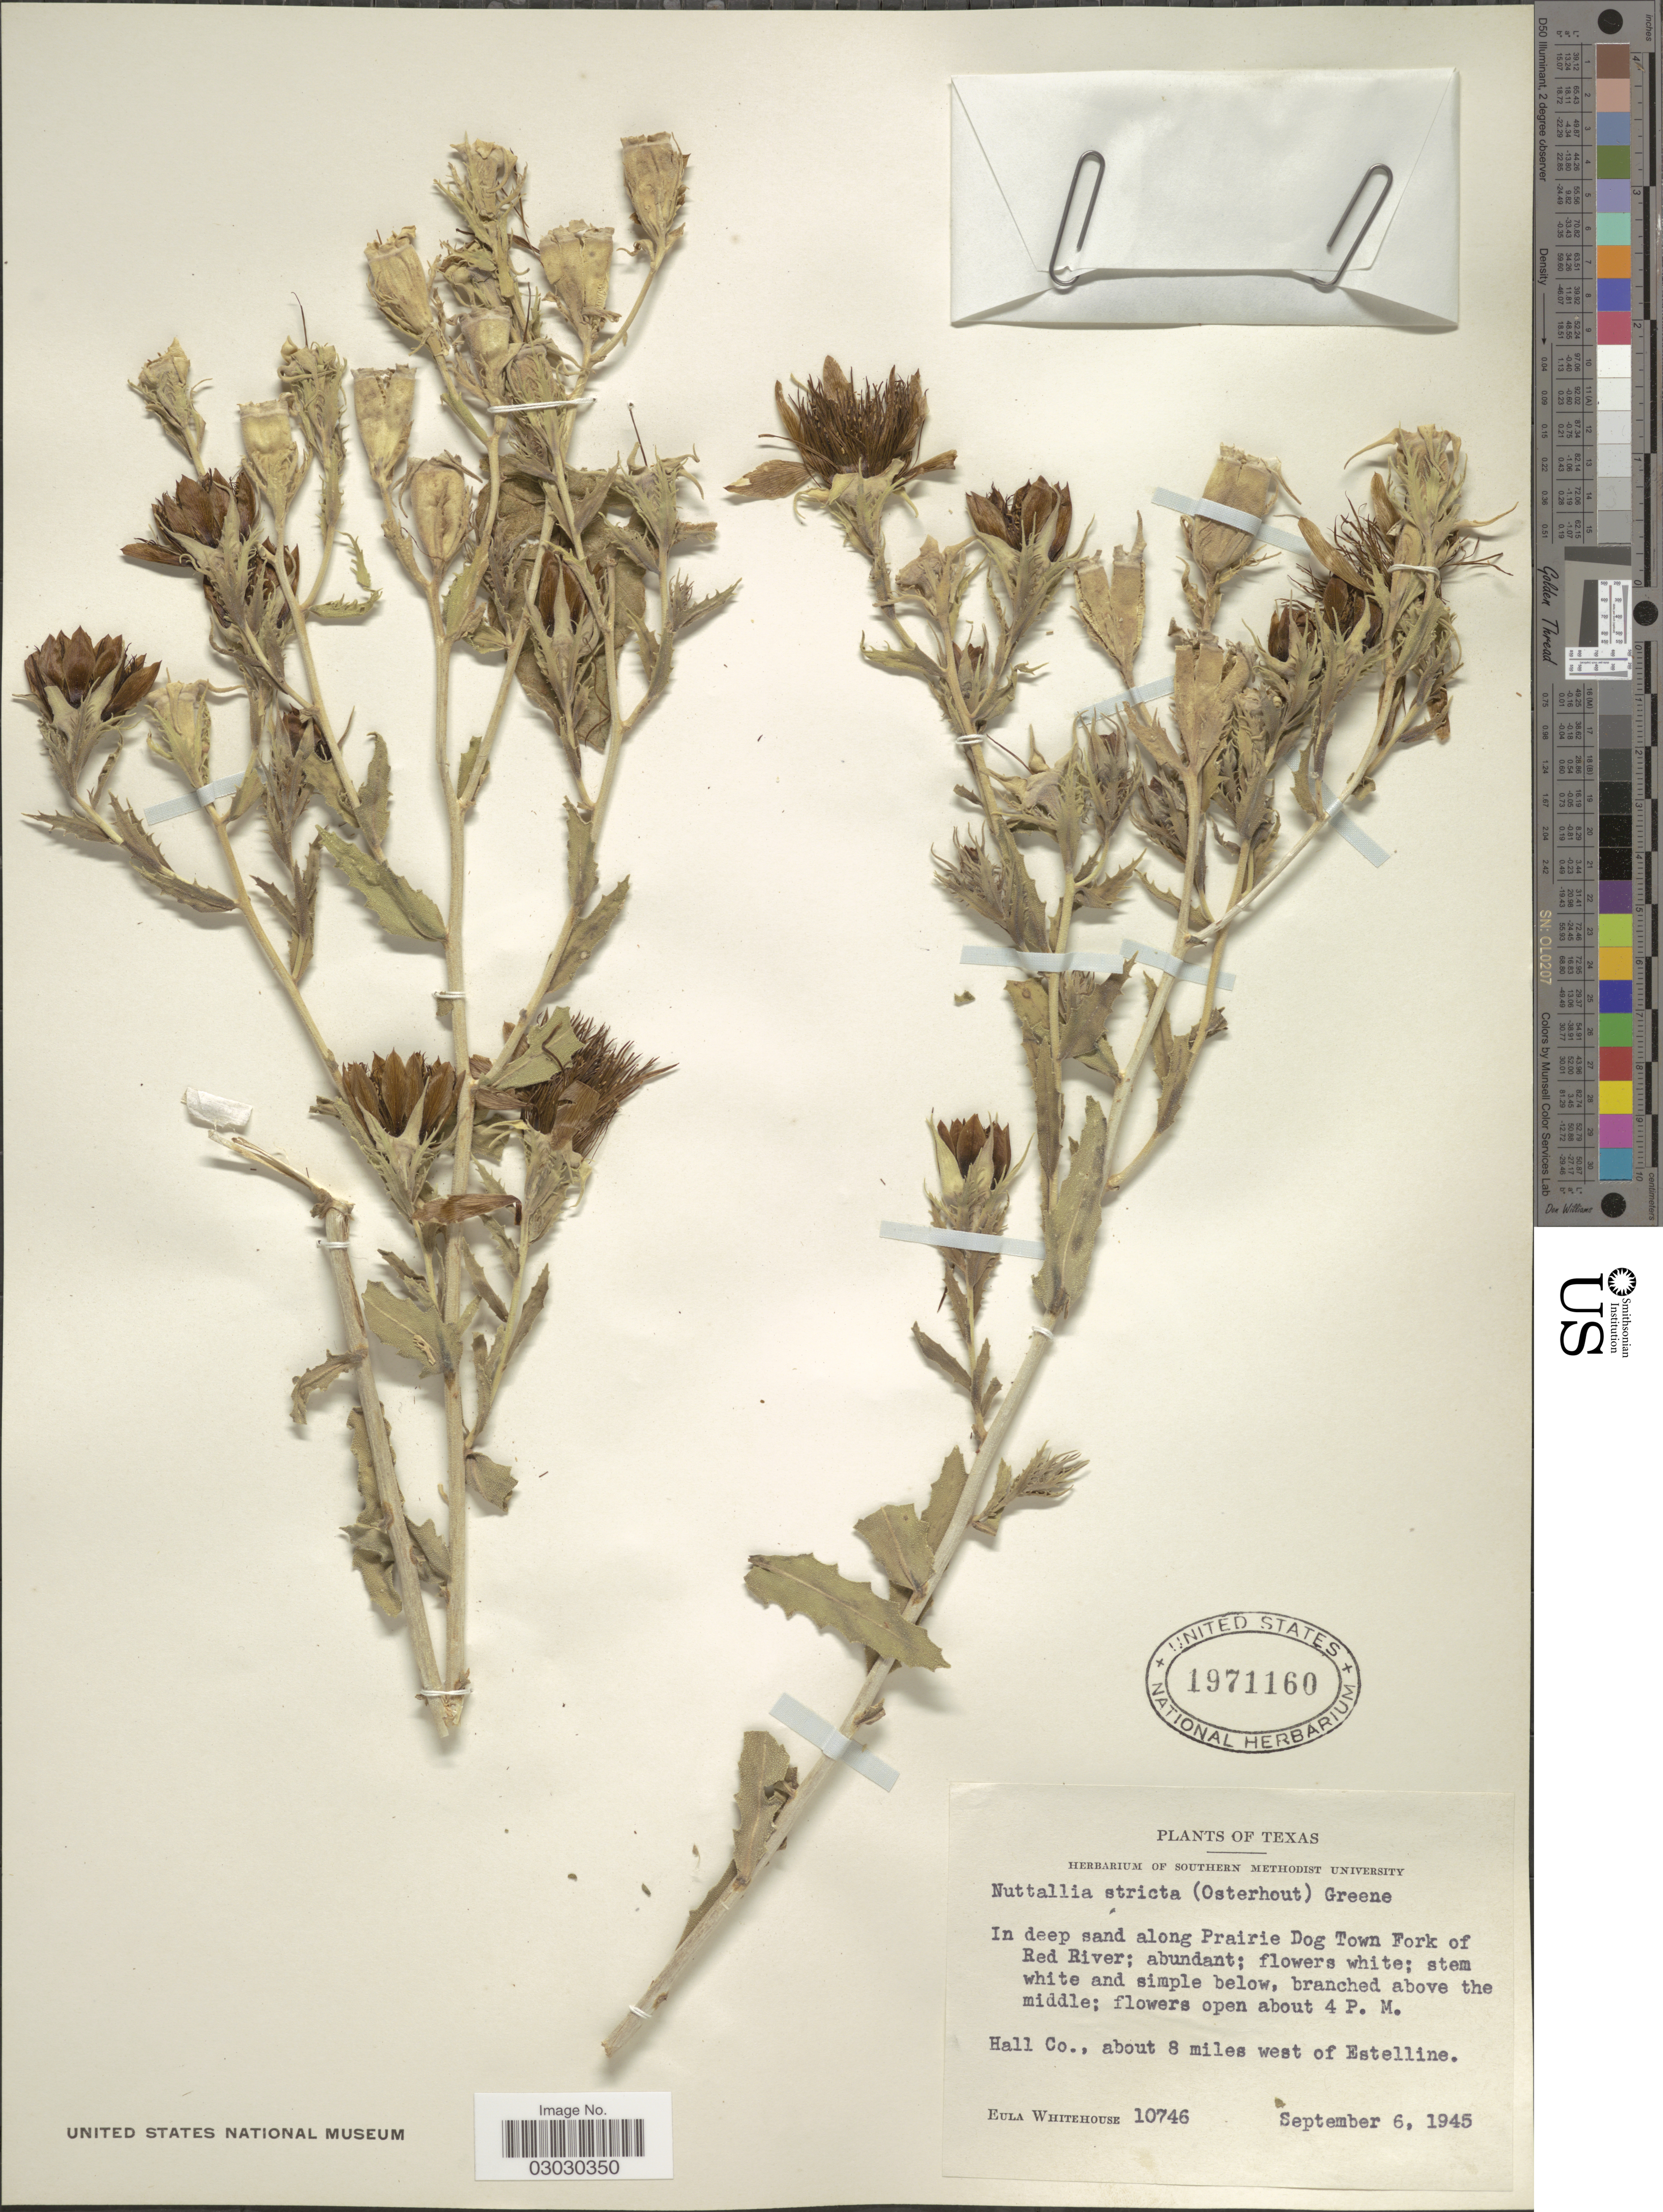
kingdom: Plantae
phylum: Tracheophyta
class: Magnoliopsida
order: Cornales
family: Loasaceae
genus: Mentzelia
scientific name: Mentzelia stricta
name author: (Osterh.) Stevens ex Jeffs & Little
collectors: E. Whitehouse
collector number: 10746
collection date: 1945-09-06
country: United States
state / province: Texas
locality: In deep sand along Prairie Dog Town Fork of Red River. Hall Co., about 8 miles west of Estelline.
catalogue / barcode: US 1971160